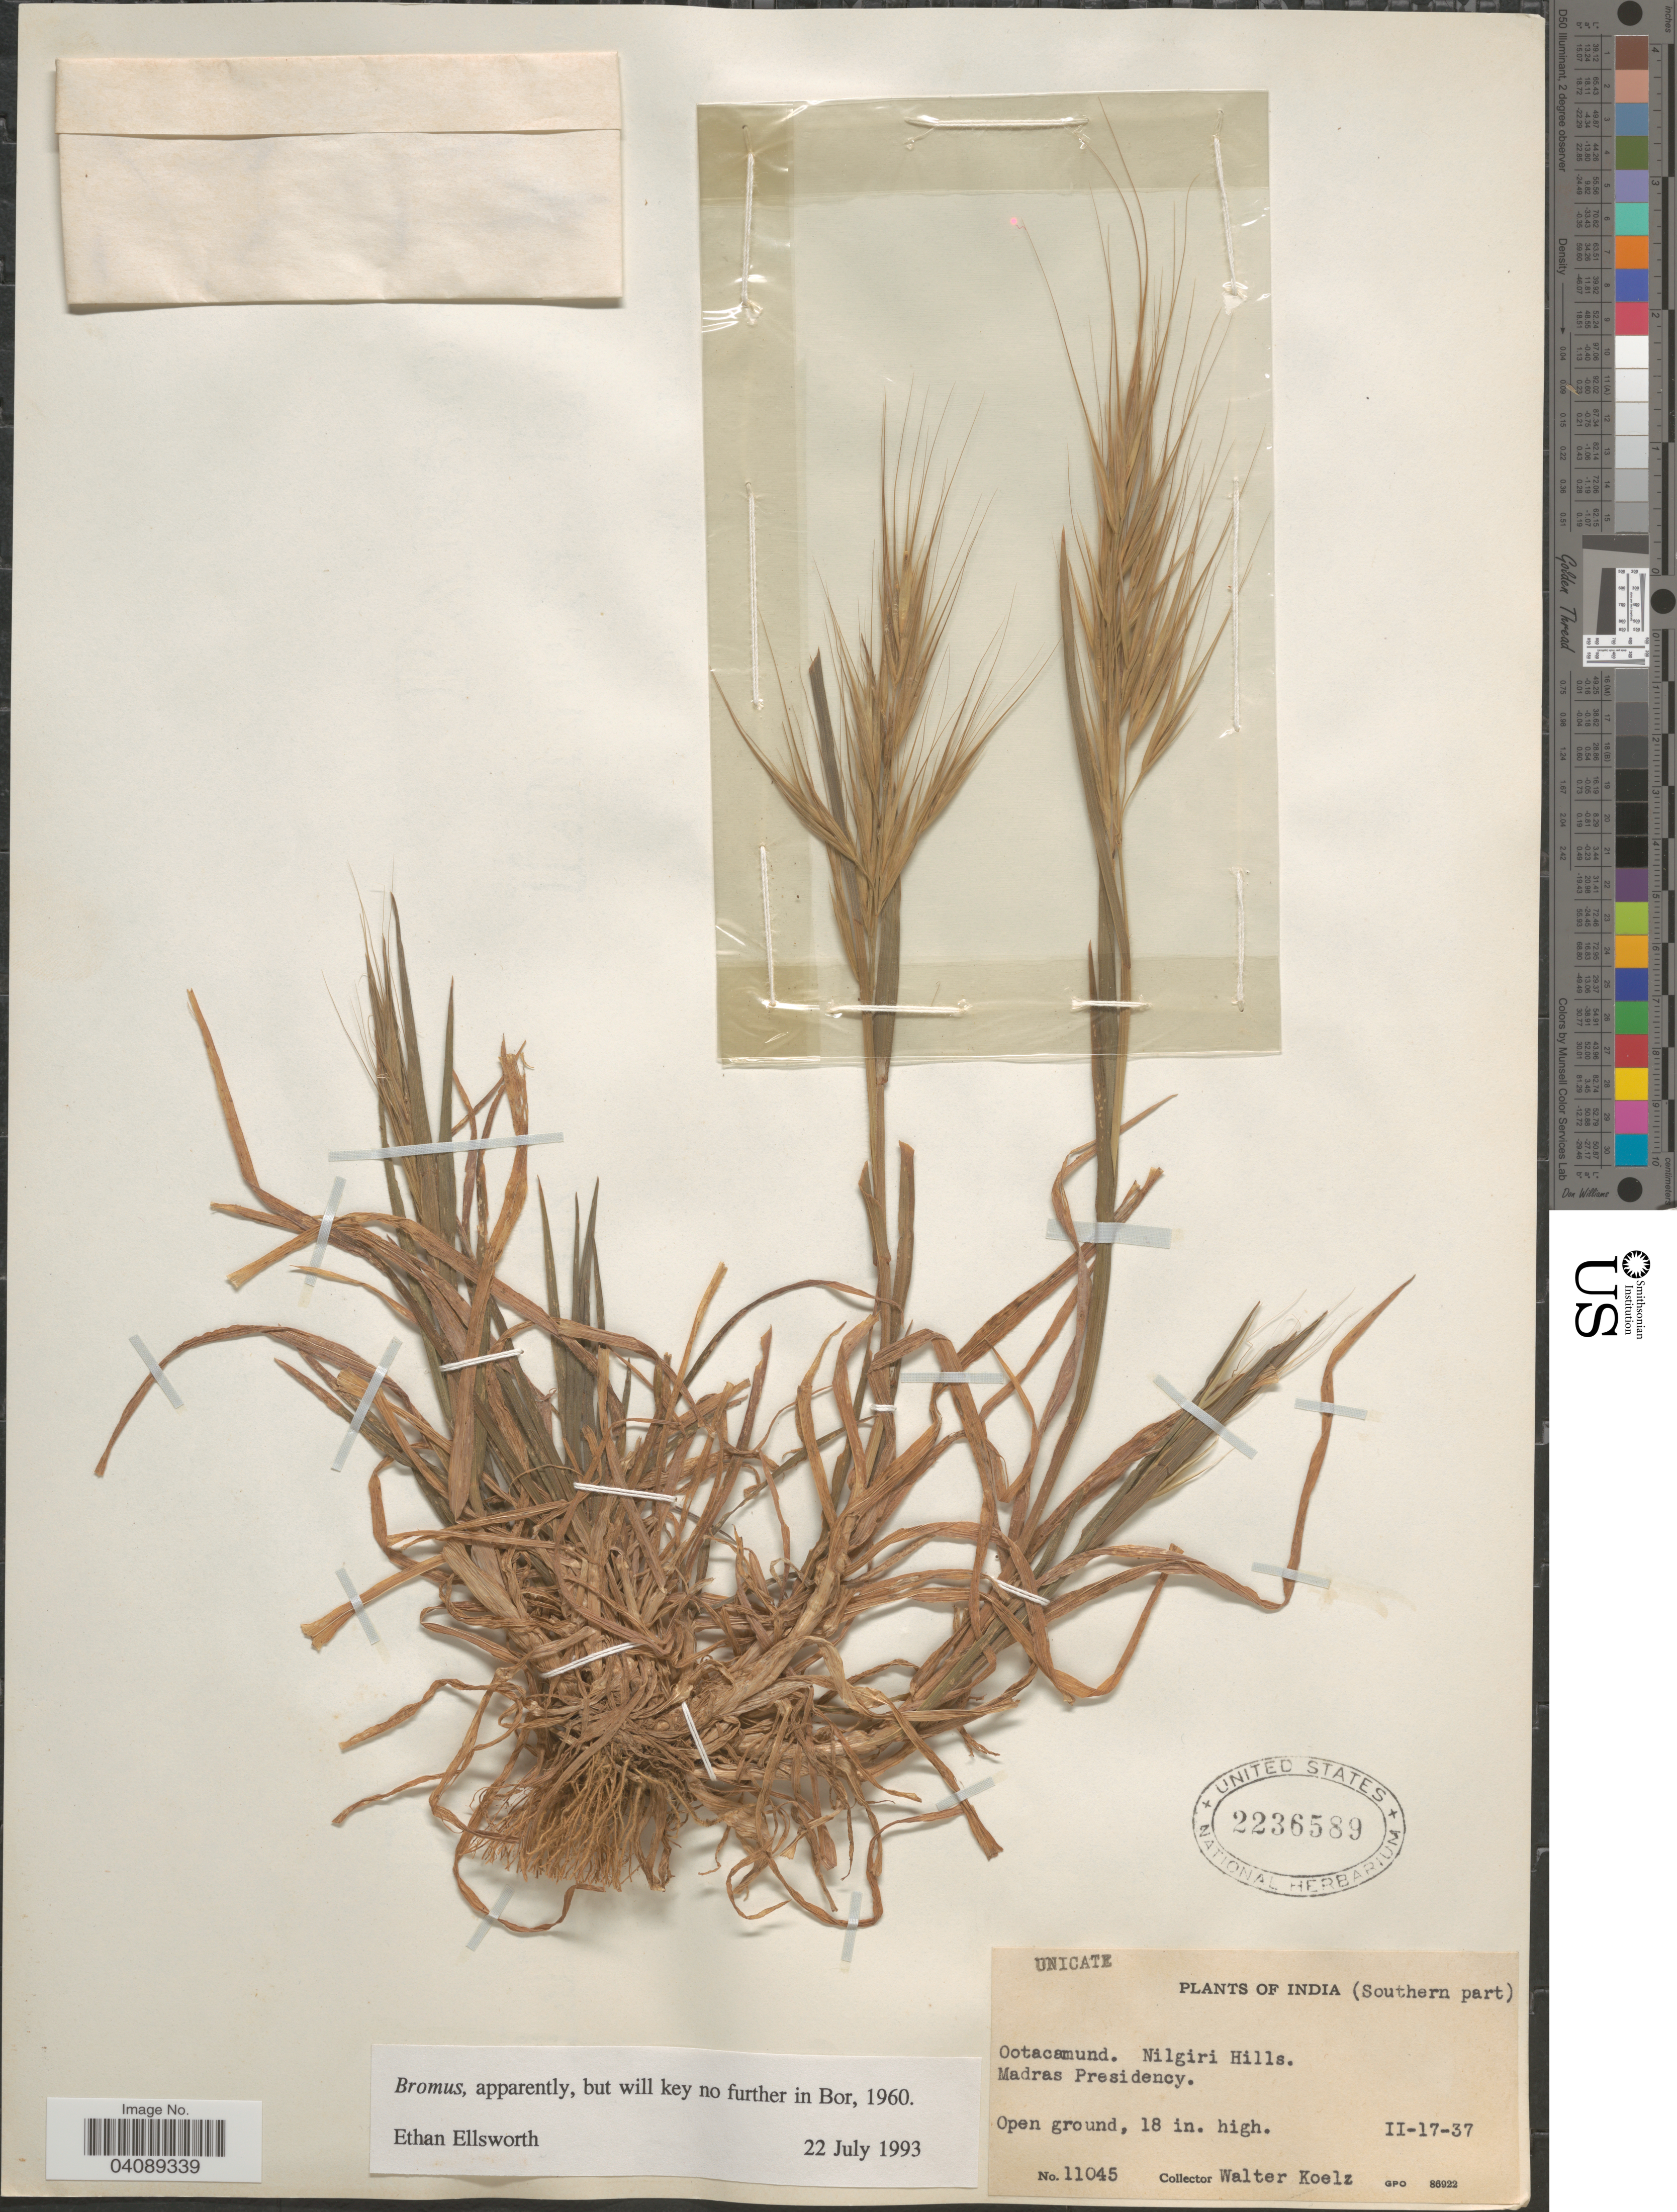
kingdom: Plantae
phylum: Tracheophyta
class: Liliopsida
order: Poales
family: Poaceae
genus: Bromus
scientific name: Bromus sp.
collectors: W. N. Koelz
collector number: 11045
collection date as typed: Transcribed d/m/y: 17/2/37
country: India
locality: India (Southern part). Ootacamund. Nilgiri Hills. Madras Presidency.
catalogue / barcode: US 2236589